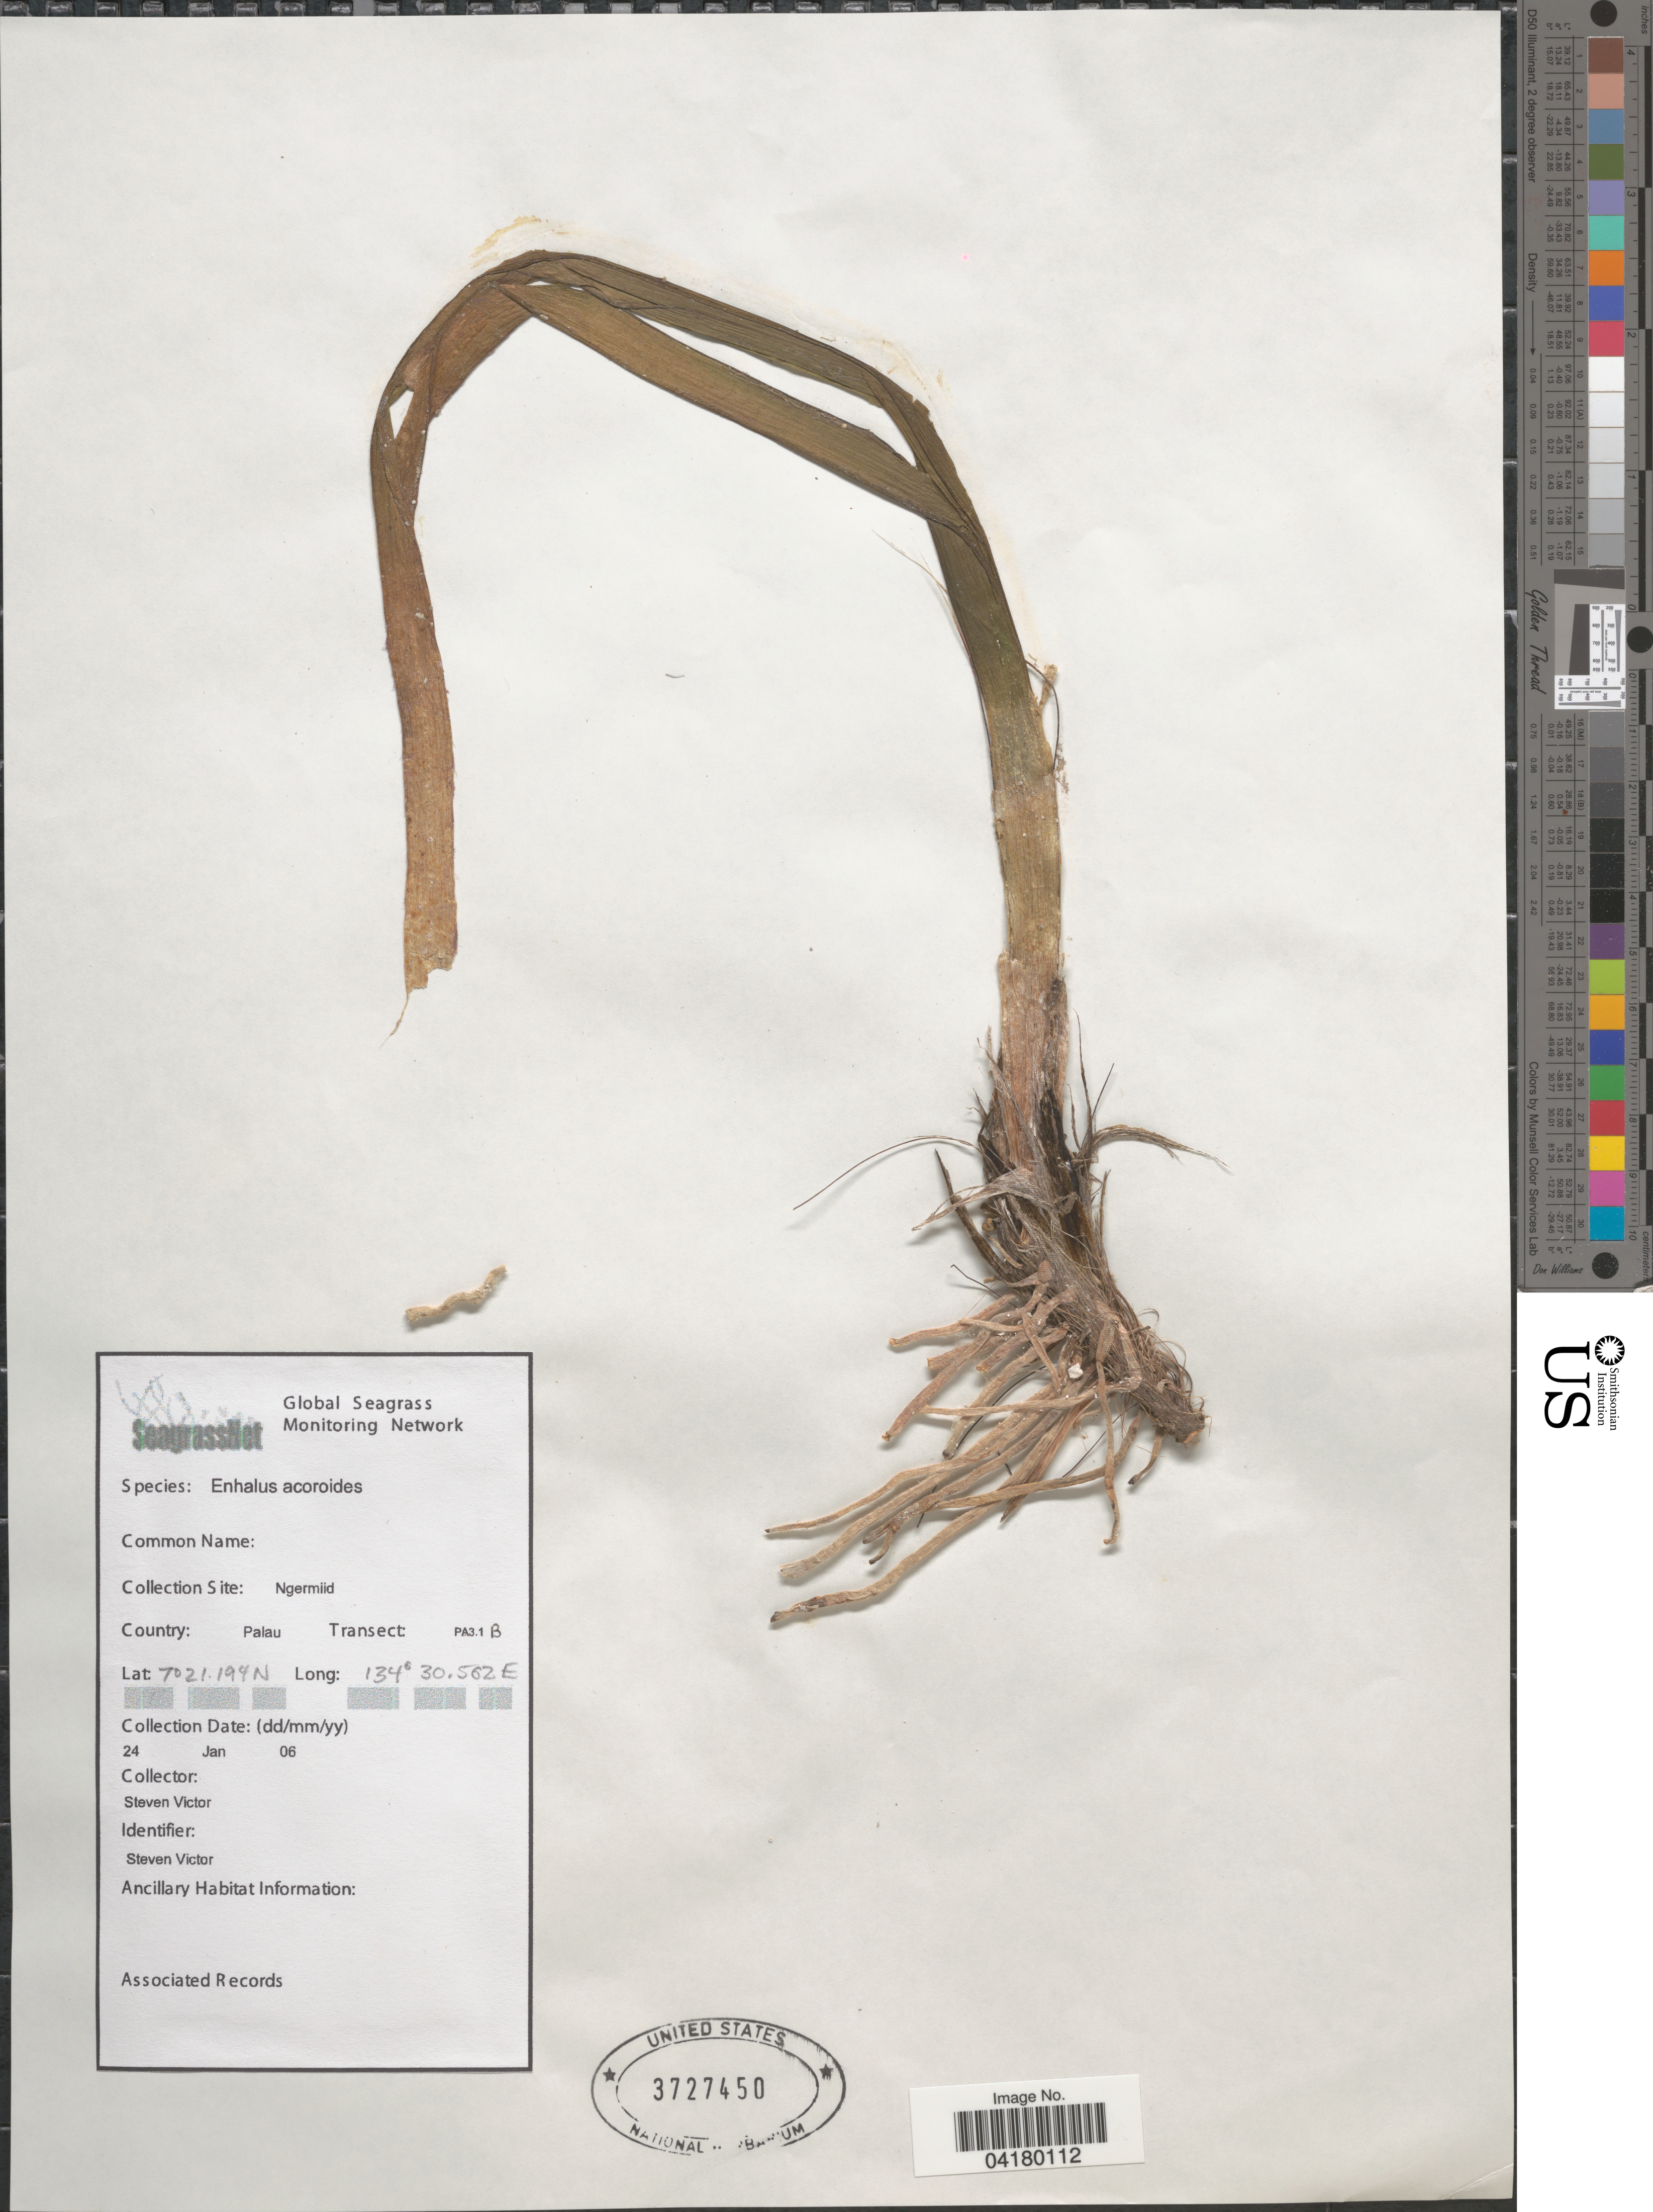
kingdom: Plantae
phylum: Tracheophyta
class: Liliopsida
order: Alismatales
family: Hydrocharitaceae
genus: Enhalus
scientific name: Enhalus acoroides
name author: (L. f.) Royle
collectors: S. Victor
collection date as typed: Transcribed d/m/y: 24/1/6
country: Palau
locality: Collection Site: Ngermiid. Country: Palau. Transect: PA3.1B.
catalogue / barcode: US 3727450